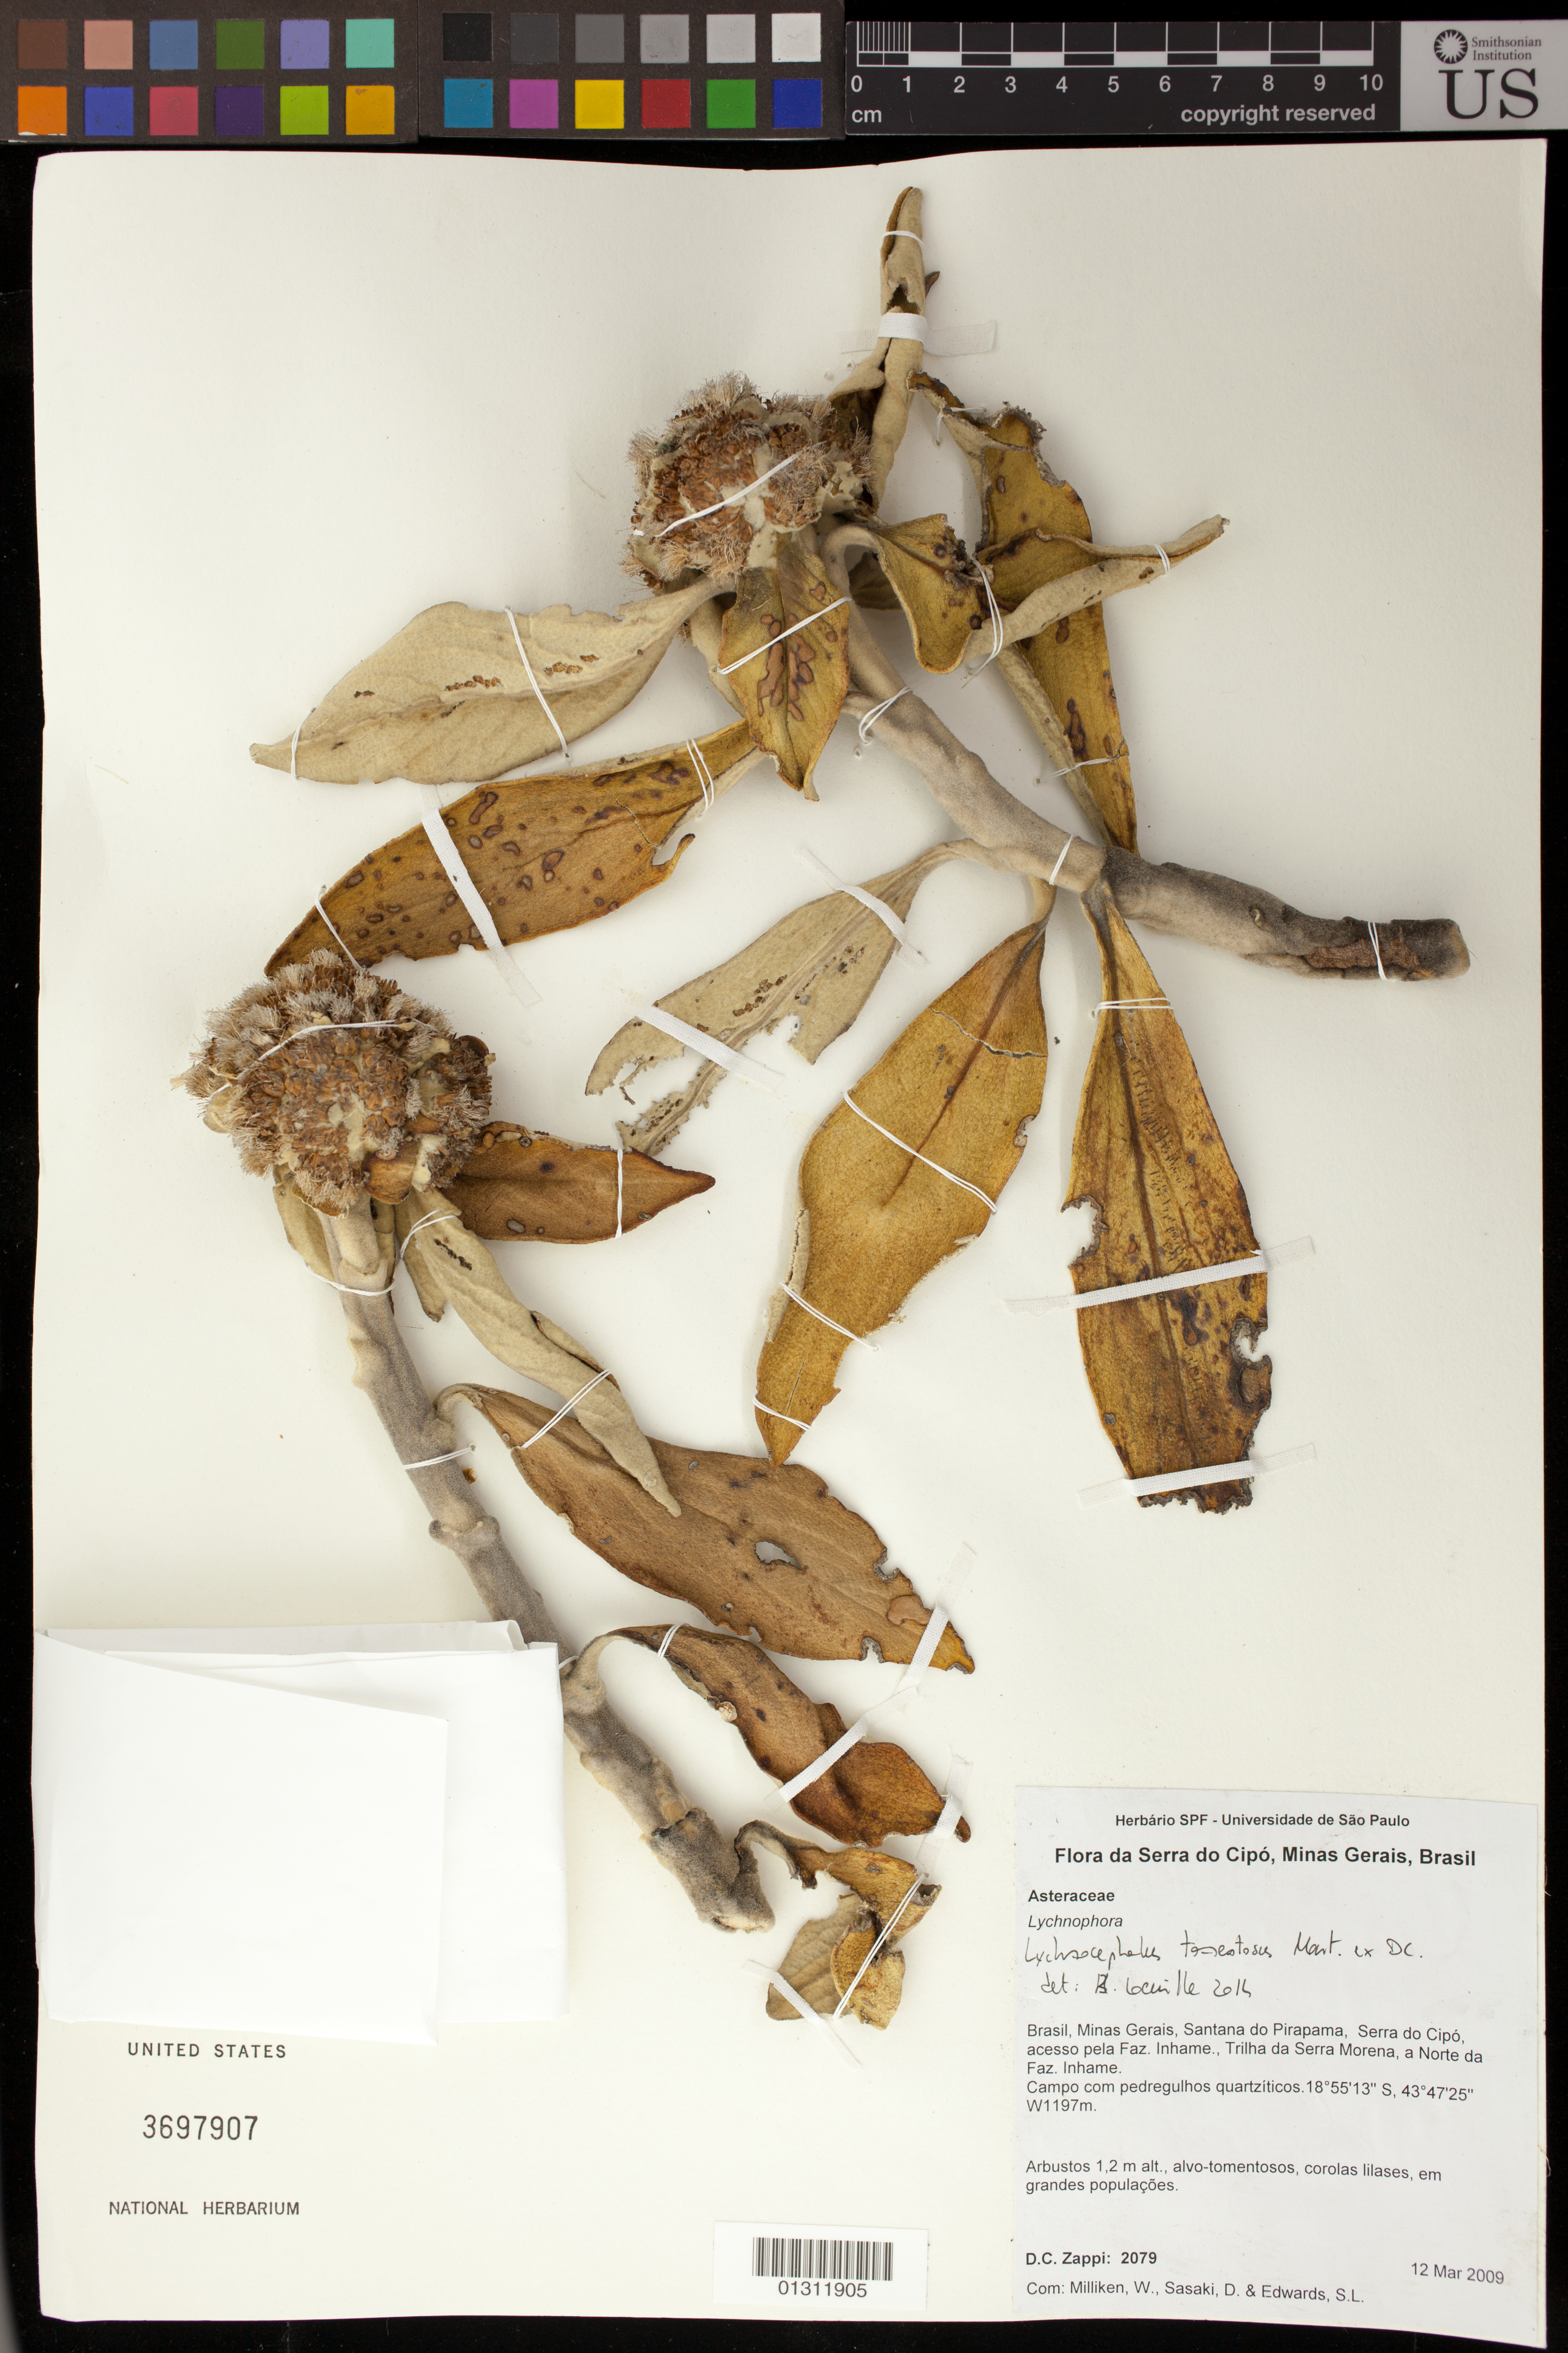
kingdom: Plantae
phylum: Tracheophyta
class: Magnoliopsida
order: Asterales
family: Asteraceae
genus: Lychnophora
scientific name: Lychnophora tomentosa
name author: (Mart. ex DC.) Sch. Bip.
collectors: D. Zappi, W. Milliken, D. Sasaki & S. Edwards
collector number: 2079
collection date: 2009-03-12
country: Brazil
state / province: Minas Gerais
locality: Brasil, Minas Gerais, Santana do Pirapama, Serra do Cipo, acesso pela Faz. Inhame., Trilha da Serra Morena, a Norte da Faz. Inhame.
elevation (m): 1197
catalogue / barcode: US 3697907